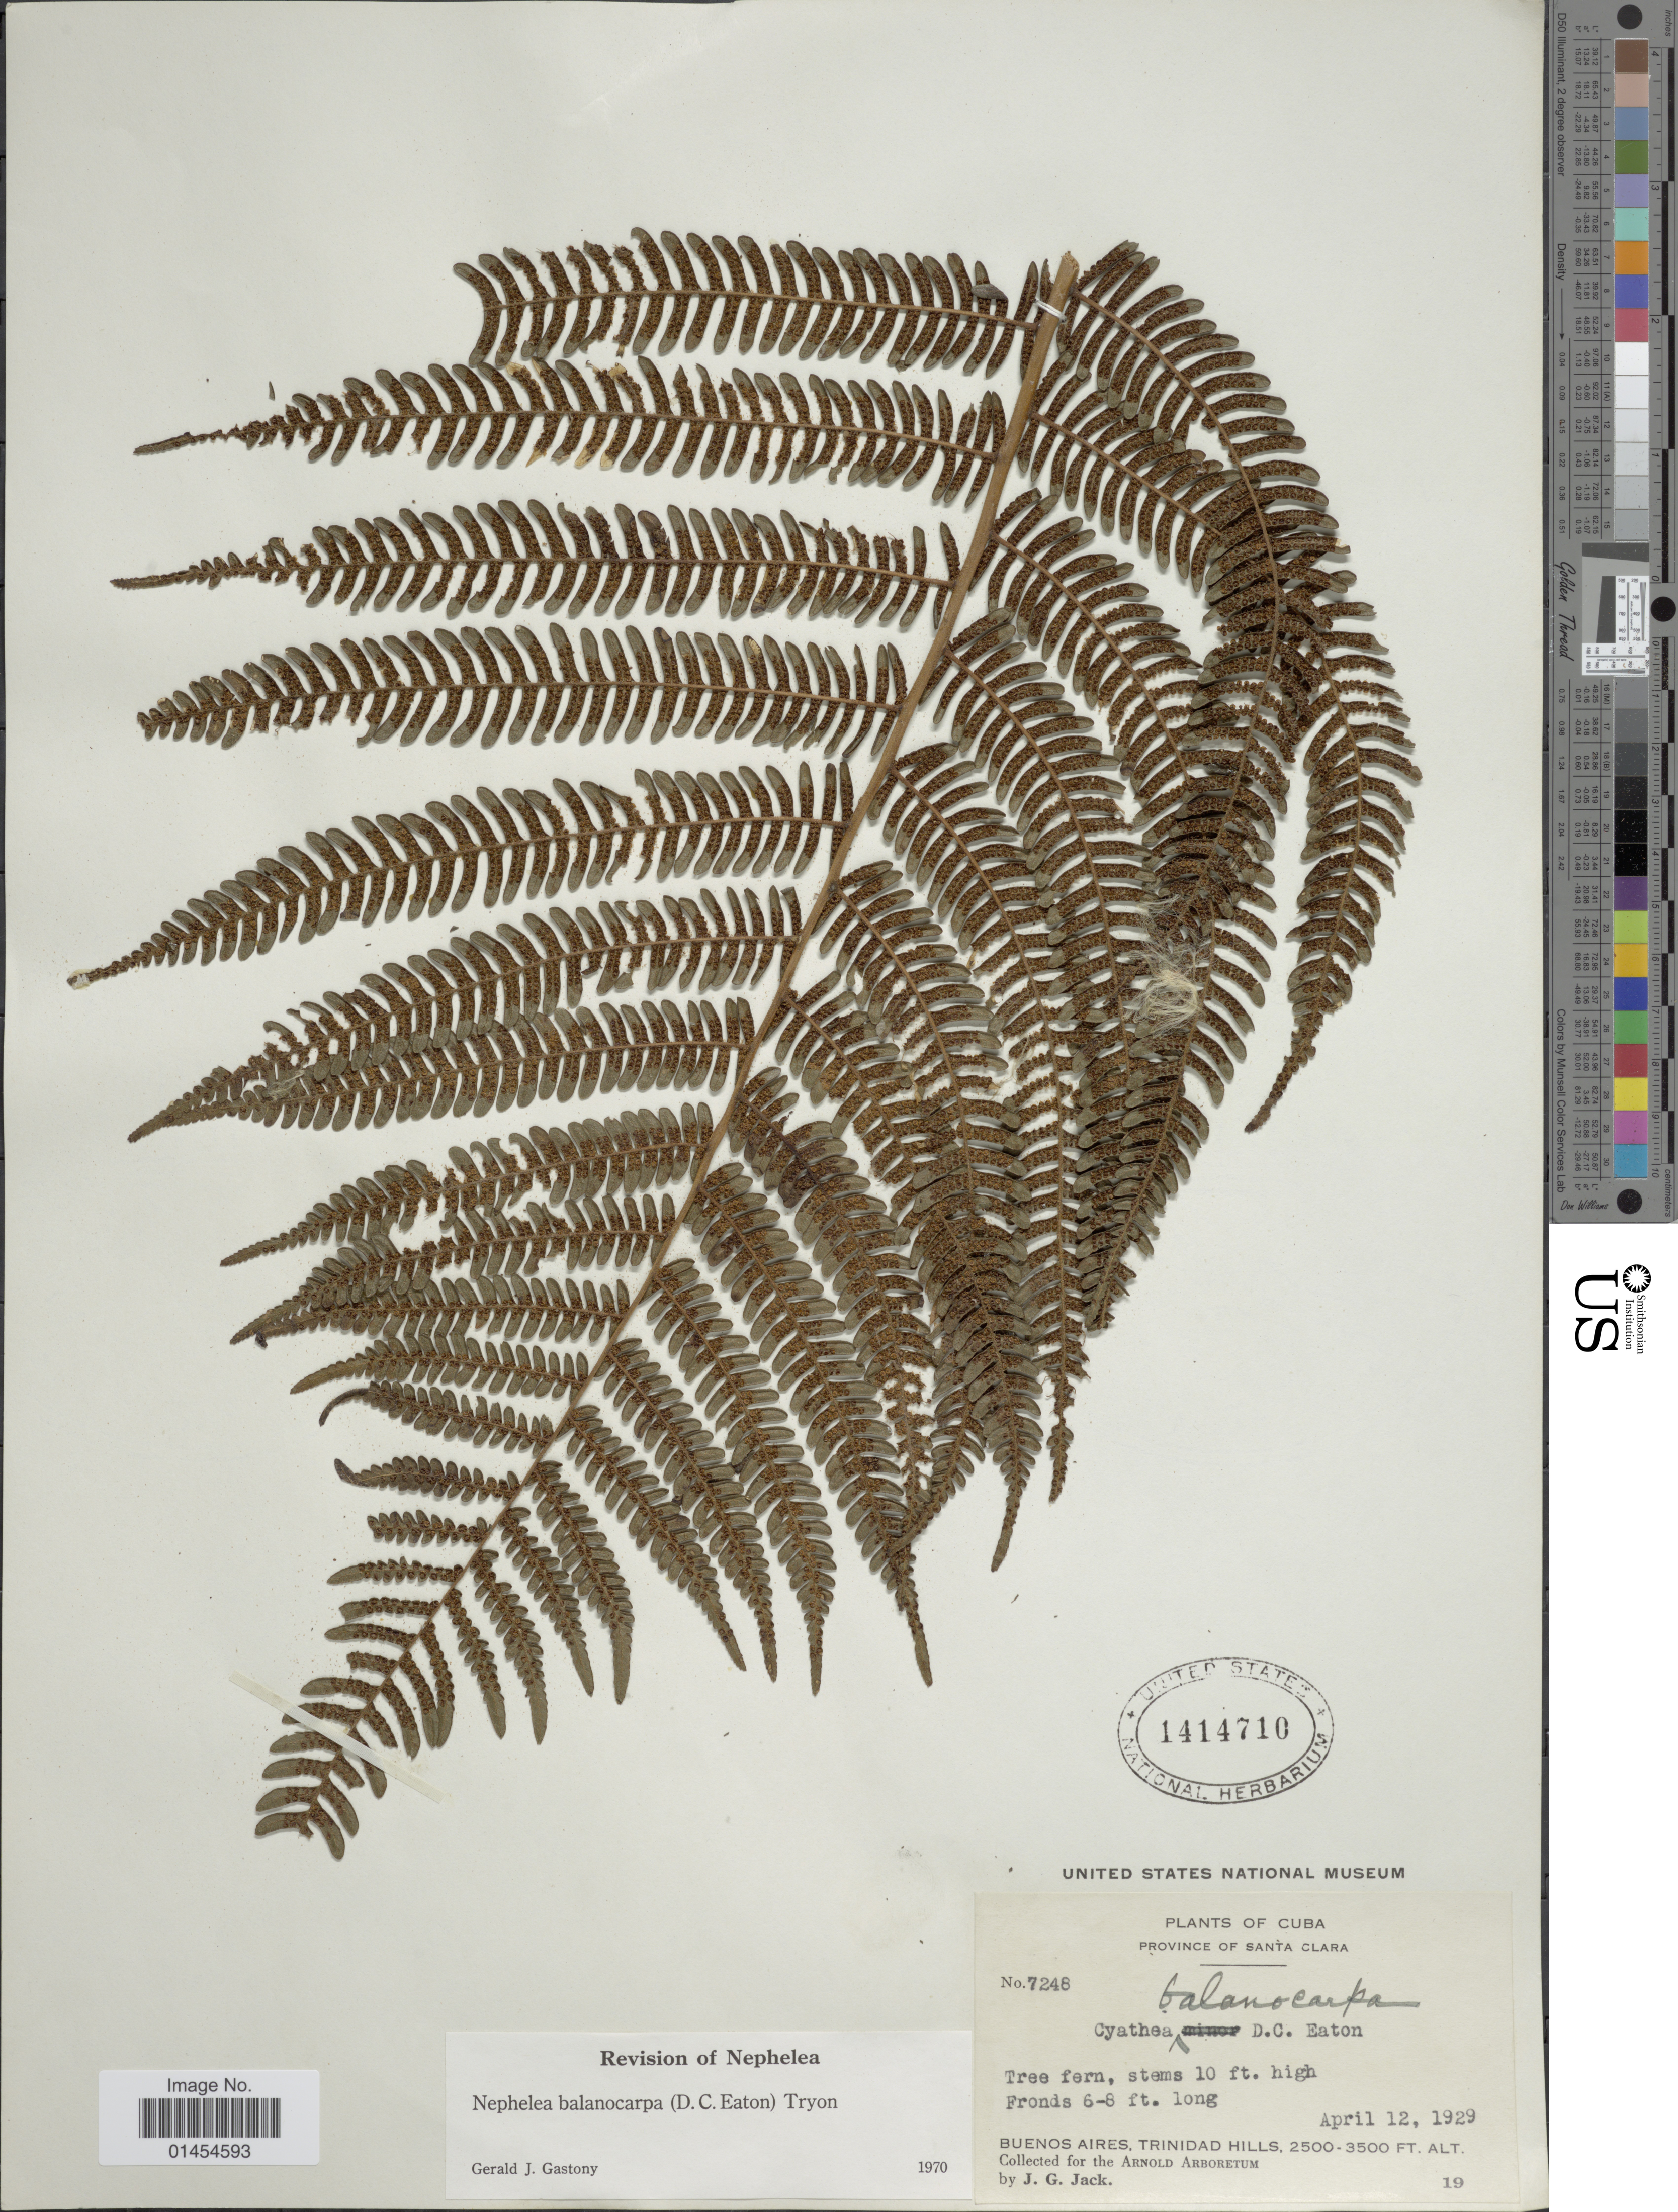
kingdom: Plantae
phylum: Tracheophyta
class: Polypodiopsida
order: Cyatheales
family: Cyatheaceae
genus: Alsophila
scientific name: Alsophila balanocarpa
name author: (D.C. Eaton) D.S. Conant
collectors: J. G. Jack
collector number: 7248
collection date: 1929-04-12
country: Cuba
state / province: Las Villas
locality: Province of Santa Clara. Buenos Aires, Trinidad Hills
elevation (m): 762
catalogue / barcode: US 1414710